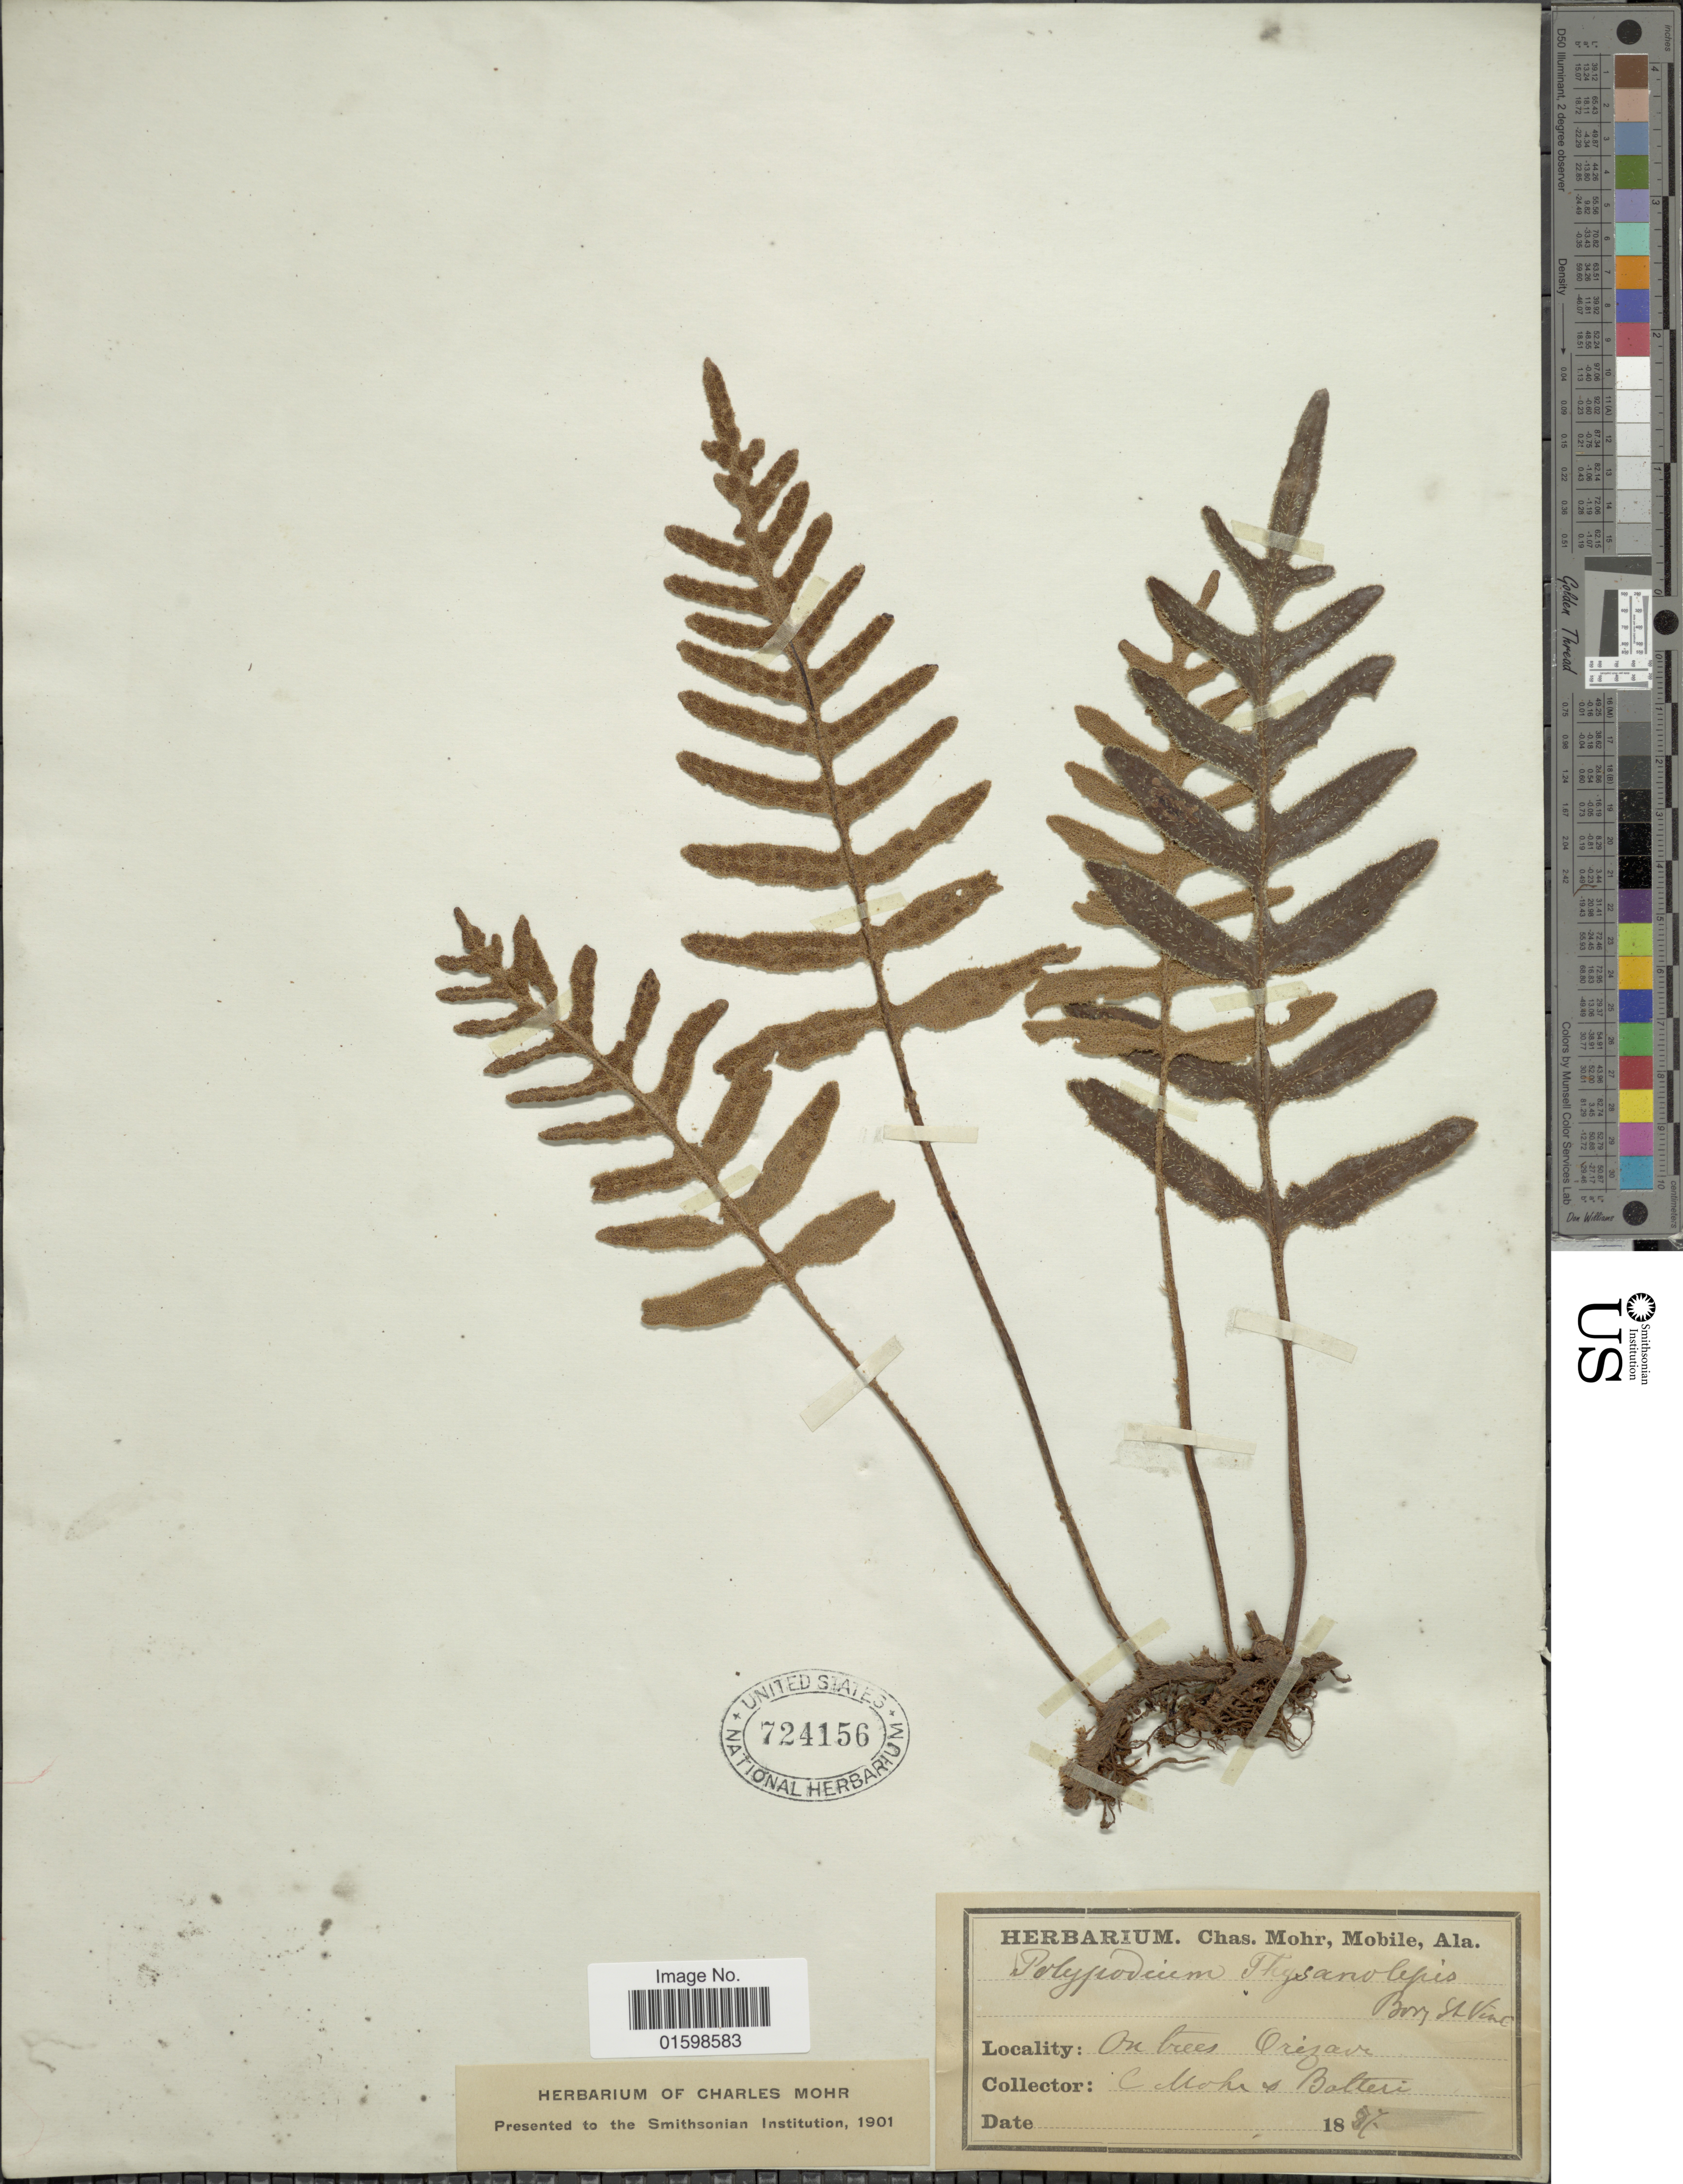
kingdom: Plantae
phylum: Tracheophyta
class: Polypodiopsida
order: Polypodiales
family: Polypodiaceae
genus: Pleopeltis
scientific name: Pleopeltis thyssanolepis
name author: (A. Braun ex Klotzsch) E.G. Andrews & Windham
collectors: C. T. Mohr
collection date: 1887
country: Mexico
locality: On trees Orizaba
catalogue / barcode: US 724156